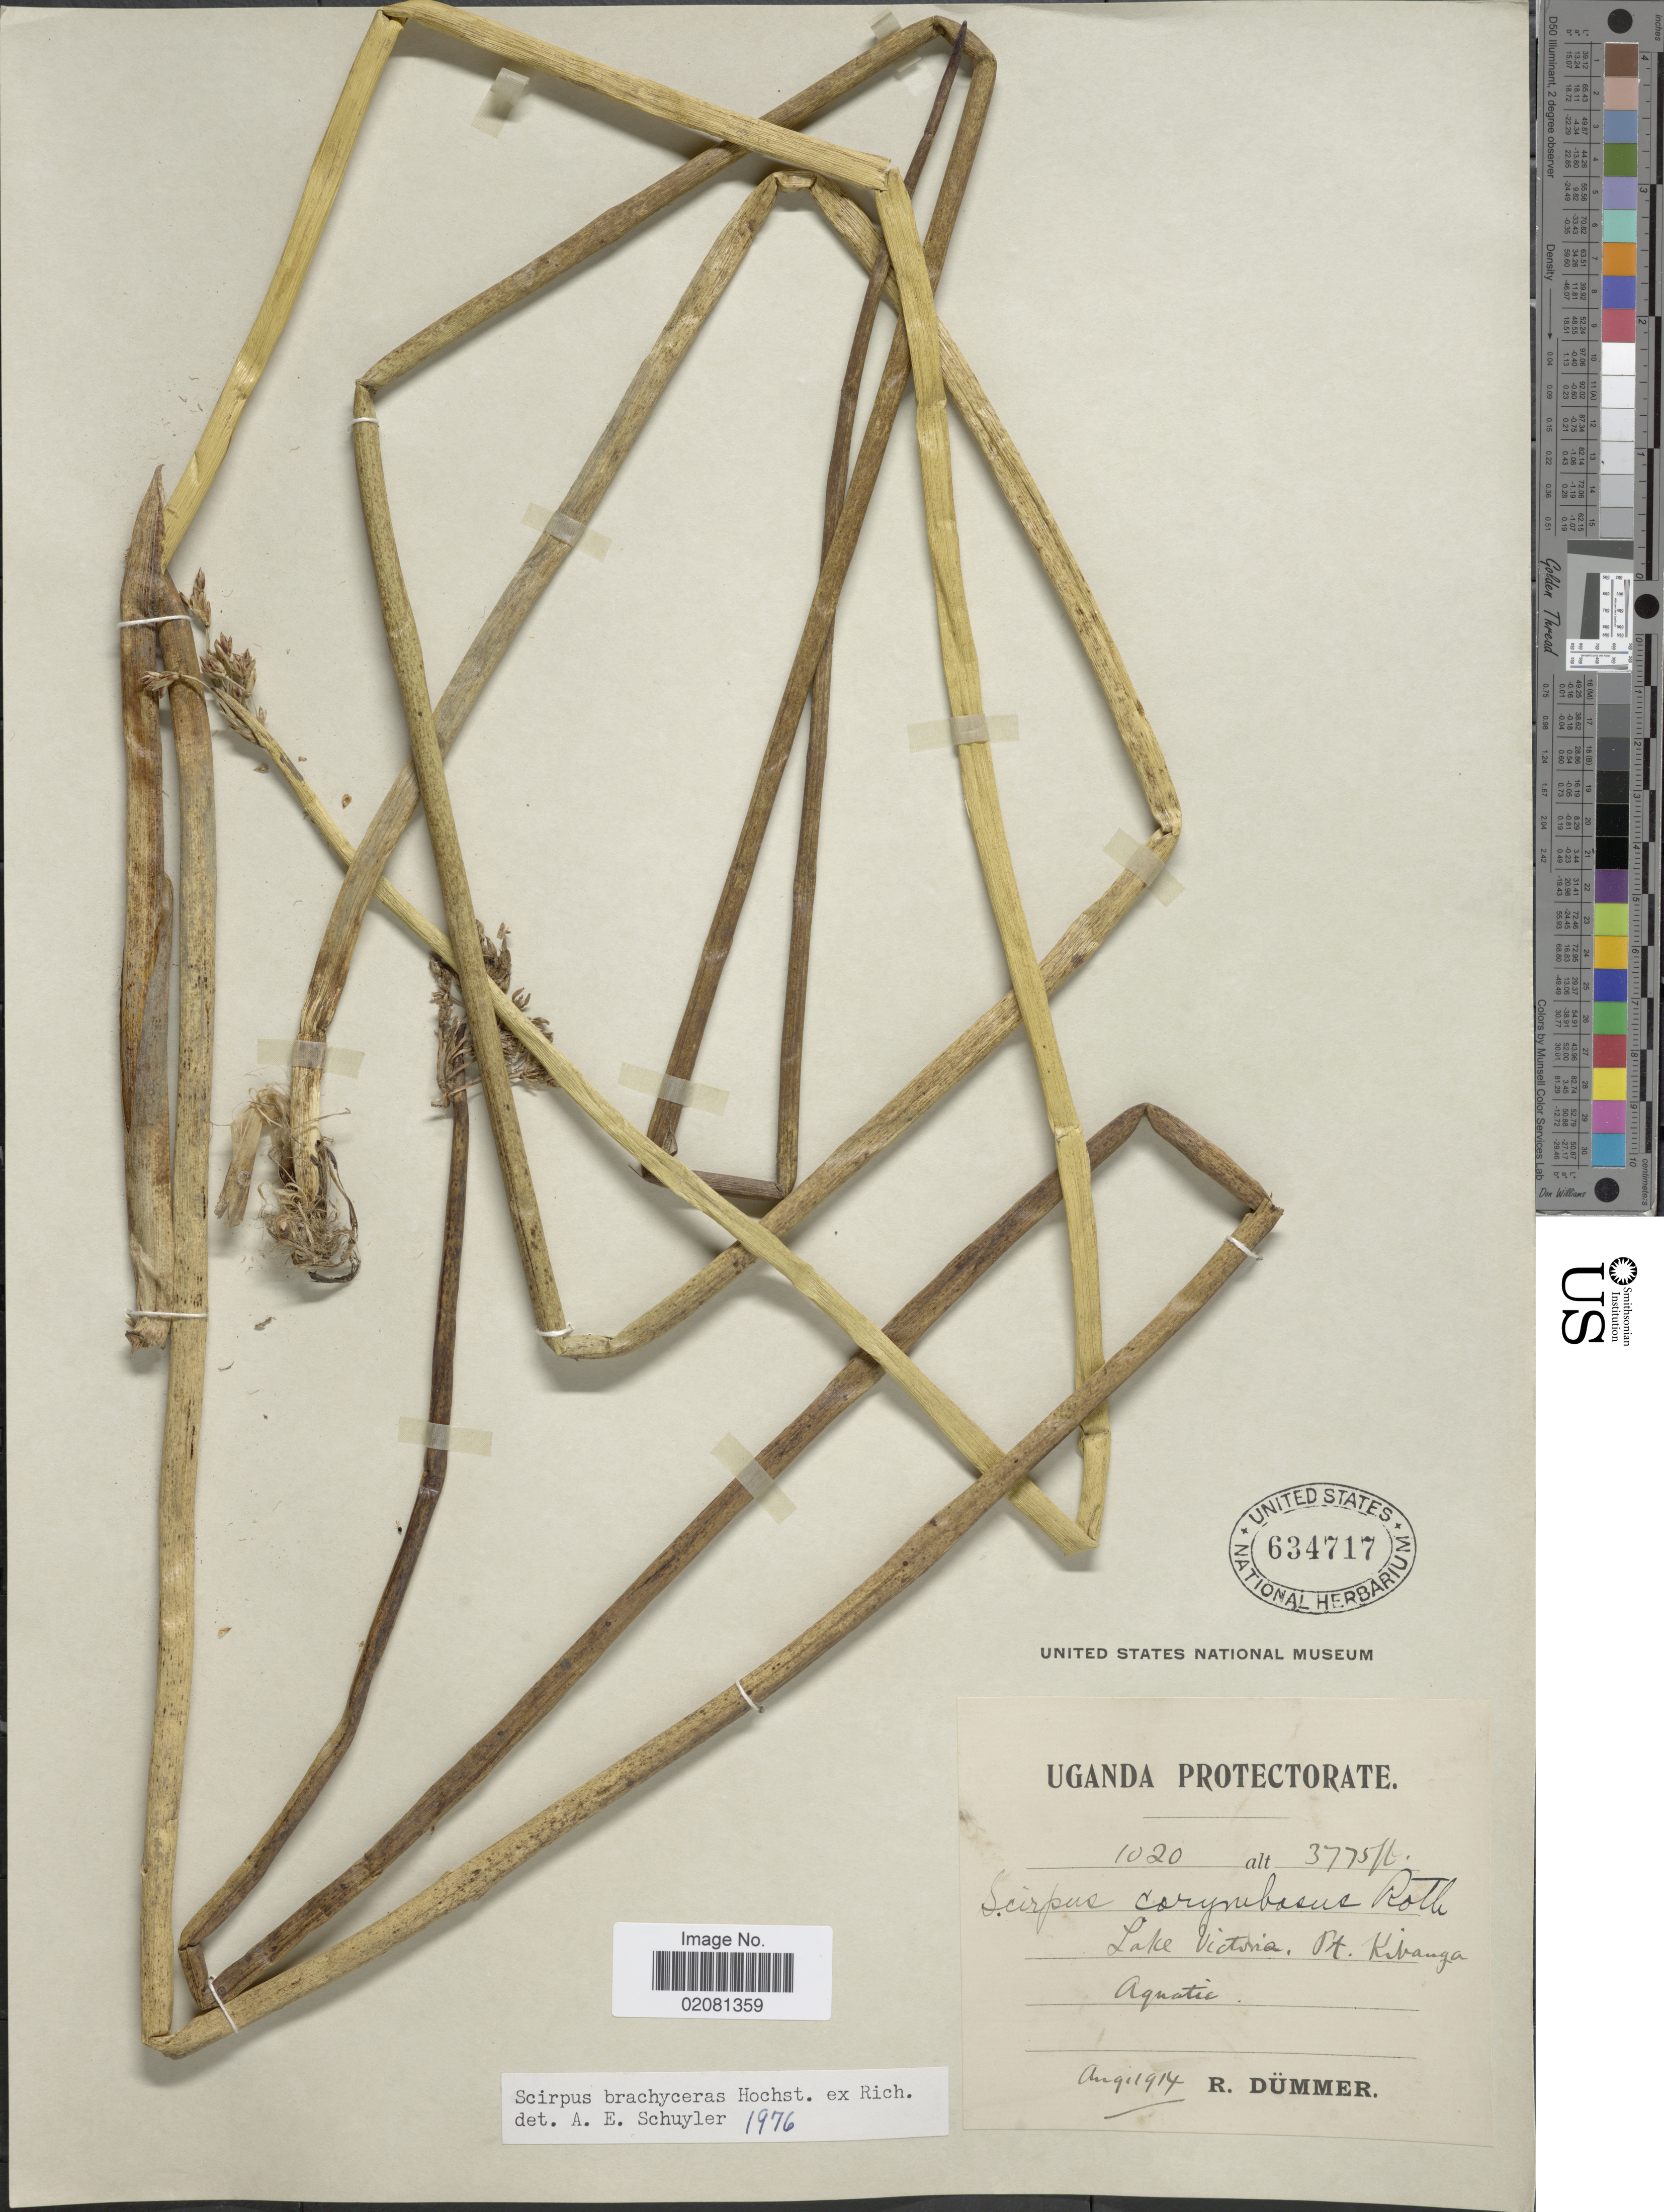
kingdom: Plantae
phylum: Tracheophyta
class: Liliopsida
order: Poales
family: Cyperaceae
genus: Schoenoplectus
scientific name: Schoenoplectus corymbosus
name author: (Roth ex Roem. & Schult.) J. Raynal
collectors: R. Duemmer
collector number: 1020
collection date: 1914-08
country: Uganda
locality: Uganda Protectorate, Lake Victoria, Pt. Kibanga.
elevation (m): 1151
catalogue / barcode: US 634717